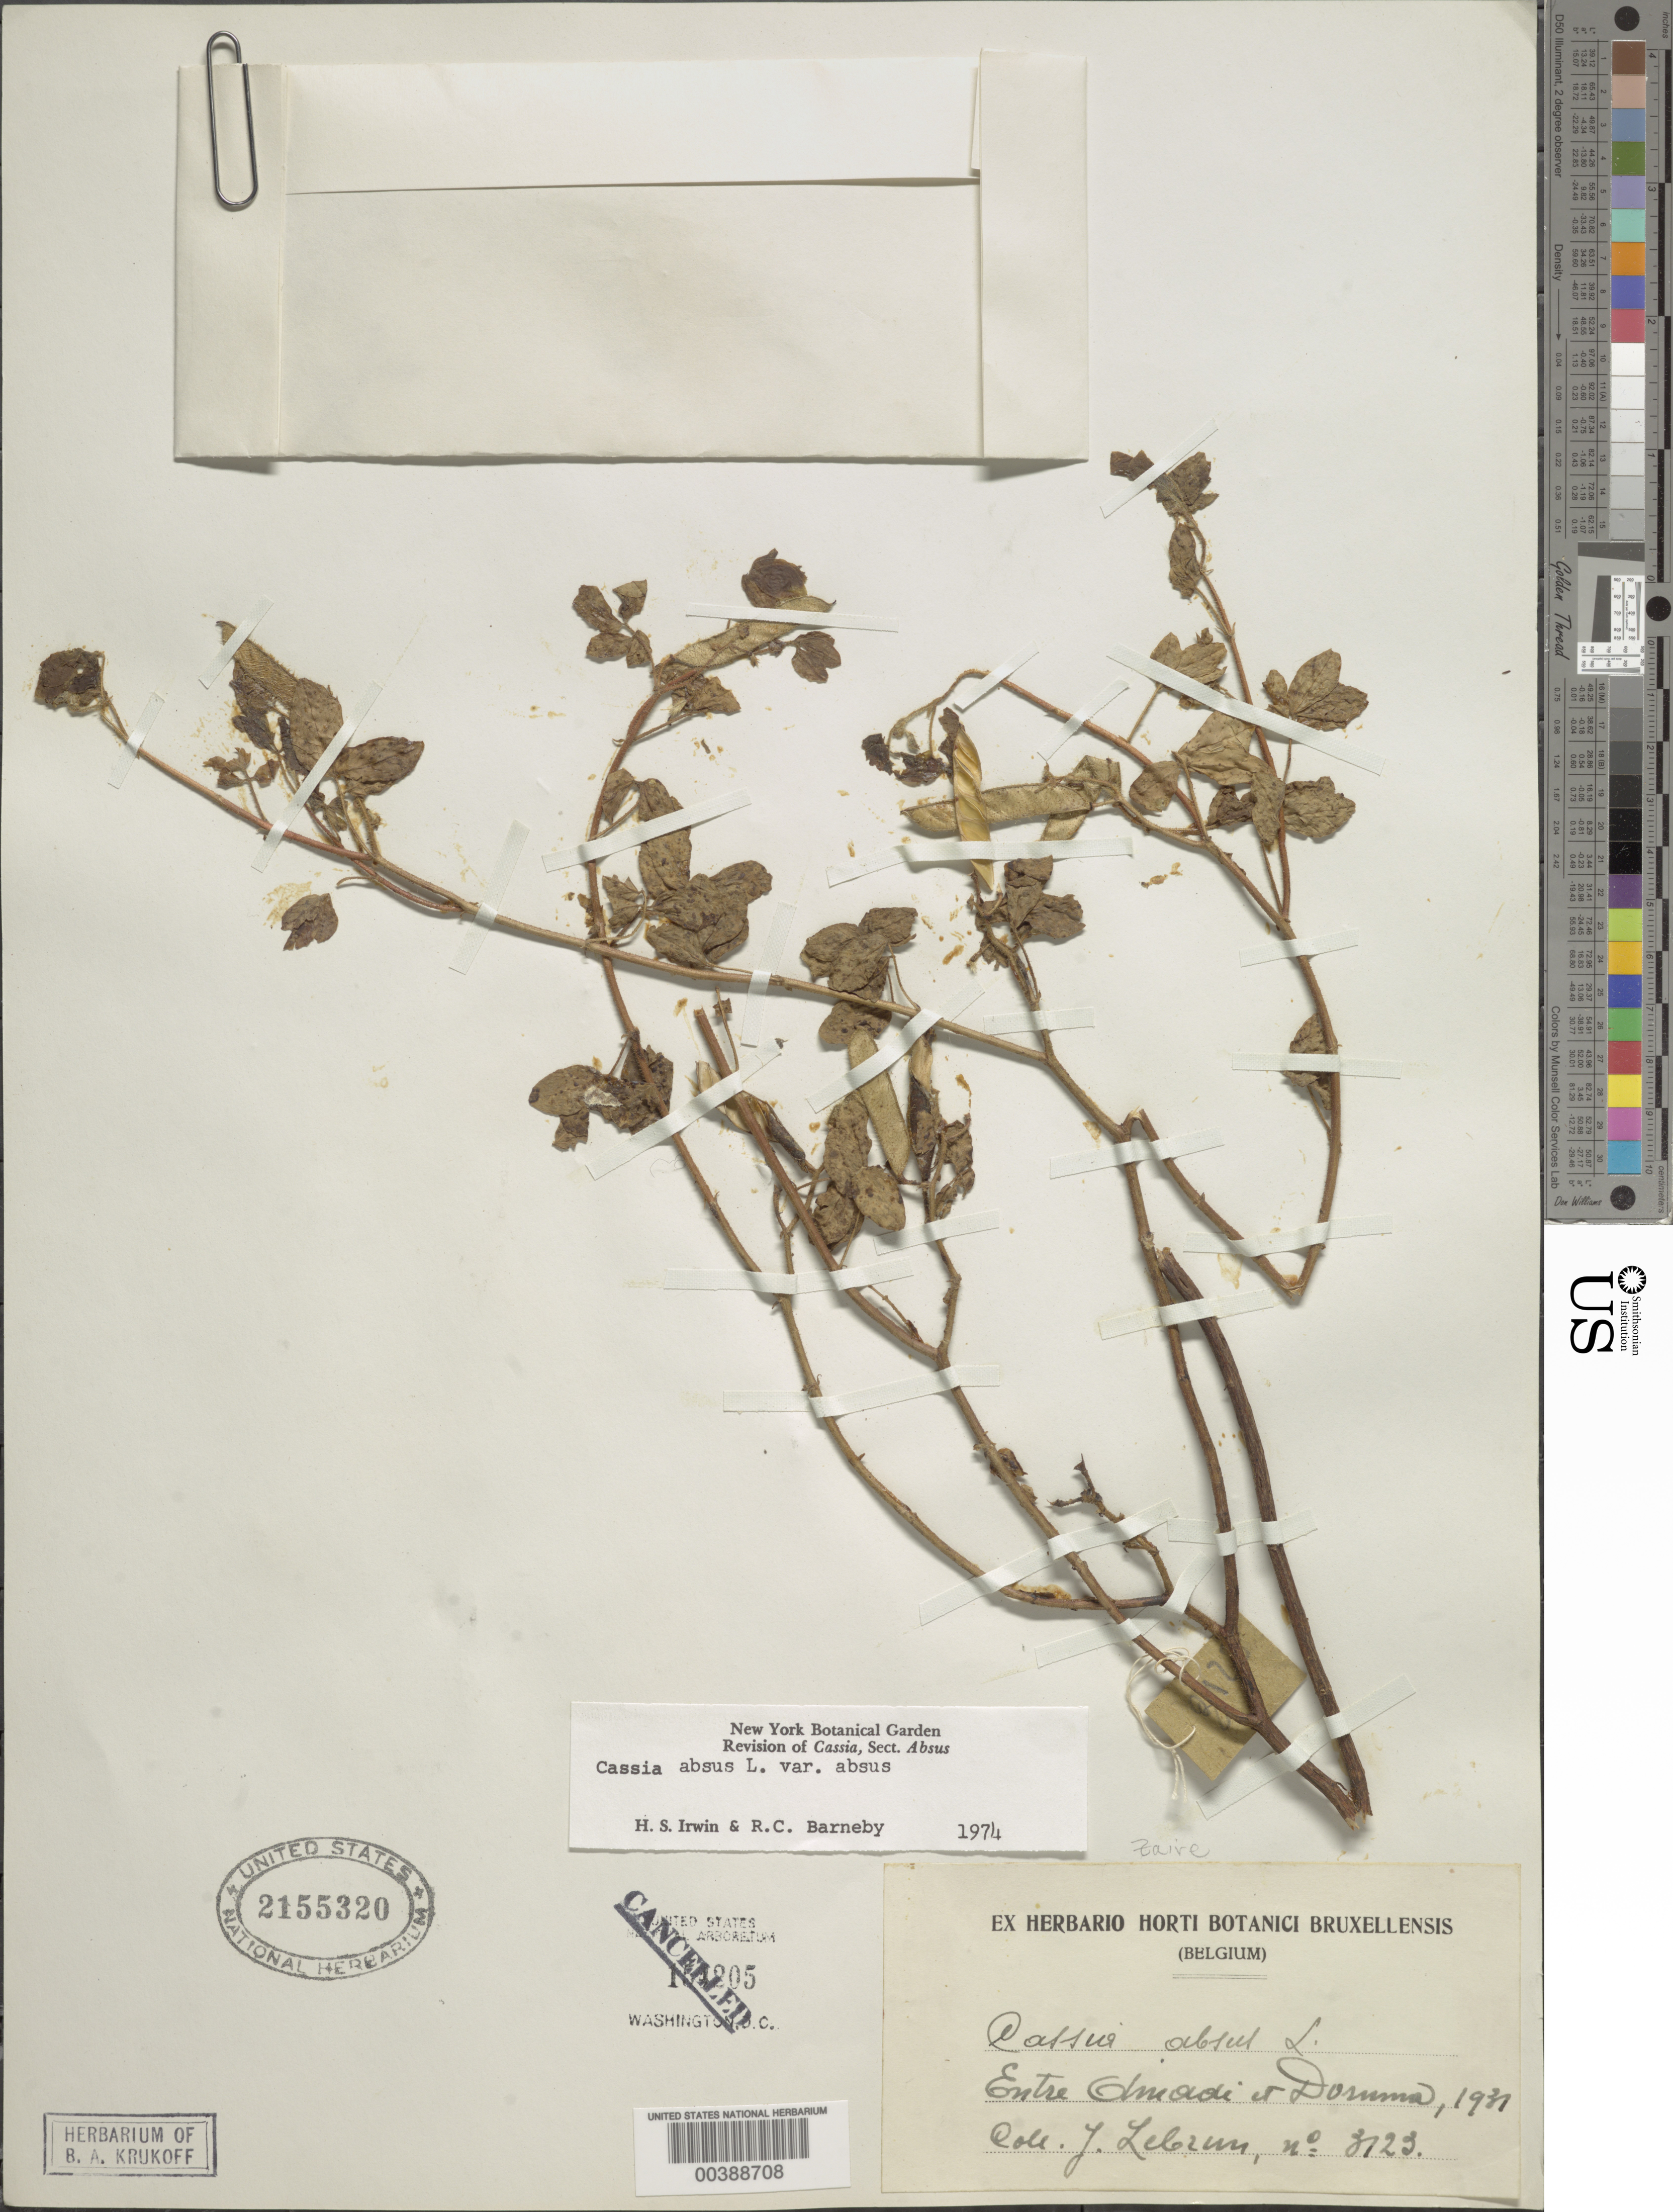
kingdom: Plantae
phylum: Tracheophyta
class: Magnoliopsida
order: Fabales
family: Fabaceae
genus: Chamaecrista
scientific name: Chamaecrista absus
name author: (L.) H.S. Irwin & Barneby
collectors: J. A. Lebrun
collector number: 3123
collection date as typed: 1931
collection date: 1931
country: Congo, Democratic Republic of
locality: Entre olmadi et doruma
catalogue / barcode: US 2155320